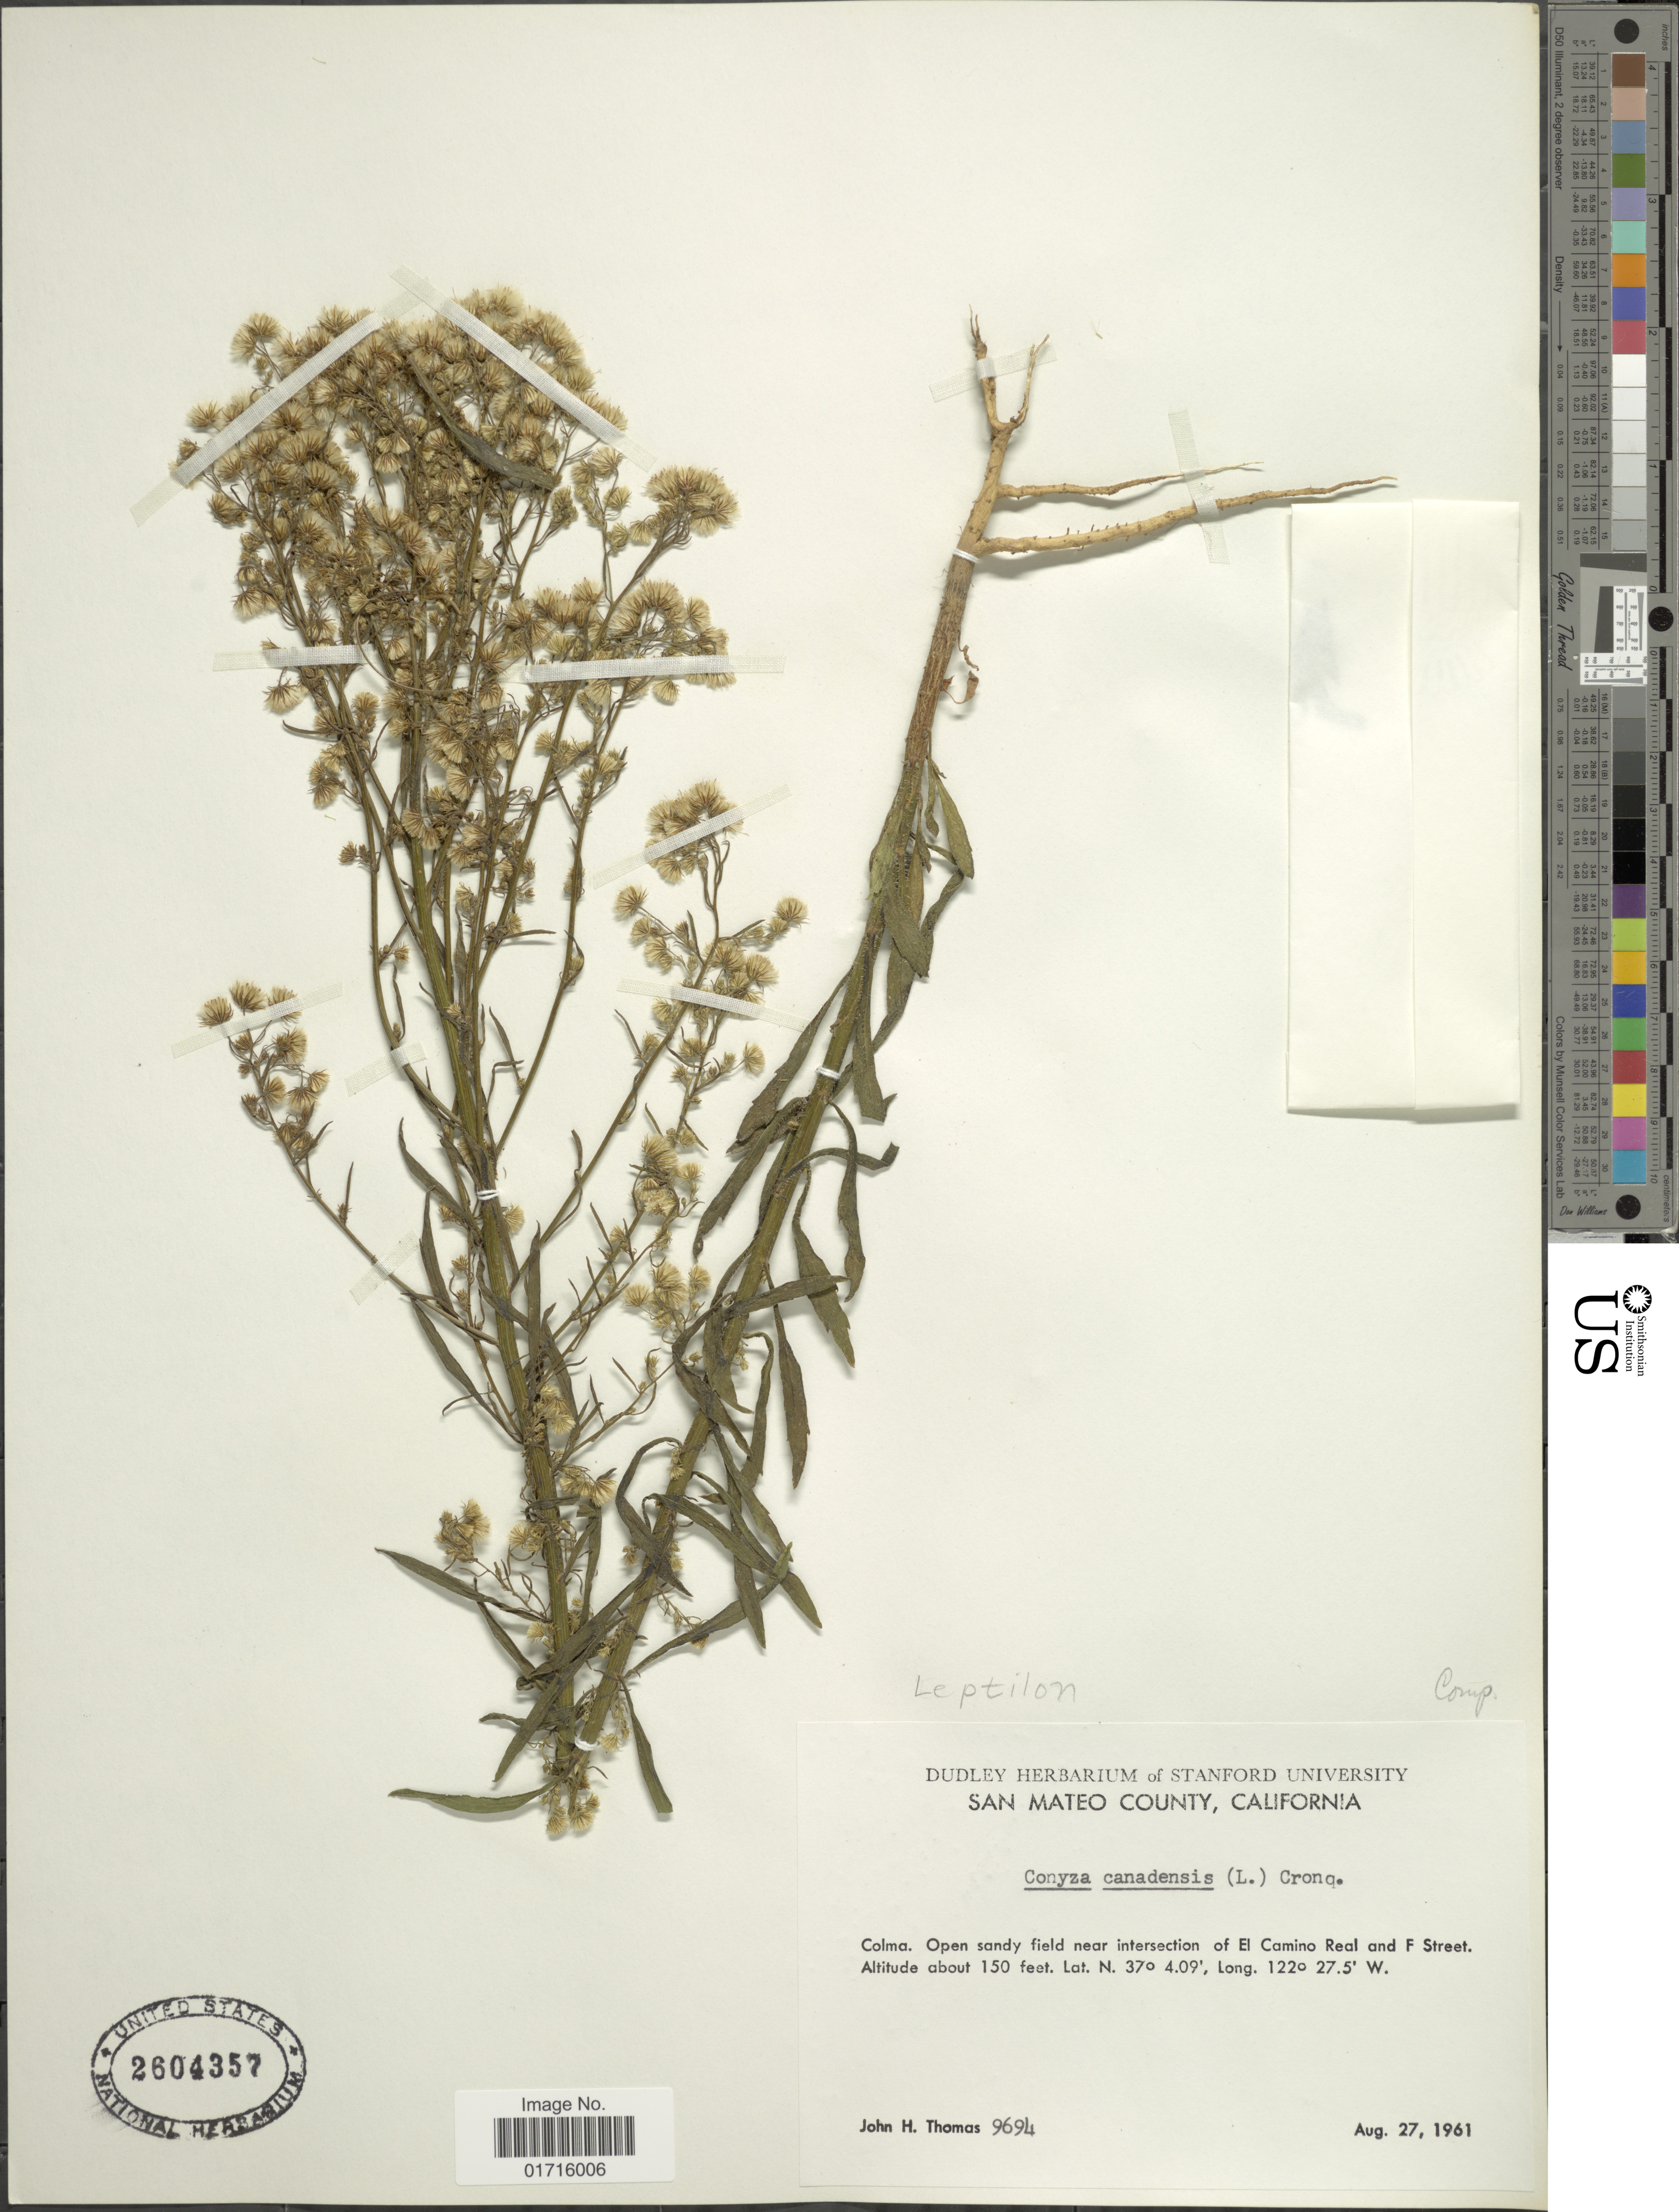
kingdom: Plantae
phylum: Tracheophyta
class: Magnoliopsida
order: Asterales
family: Asteraceae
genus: Conyza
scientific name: Conyza canadensis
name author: (L.) Cronq.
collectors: J. H. Thomas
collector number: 9694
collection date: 1961-08-27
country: United States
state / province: California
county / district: San Mateo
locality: San Mateo County, Colma, Open sandy field near intersection of El Camino Real and F. Street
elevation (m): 46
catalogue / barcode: US 2604357